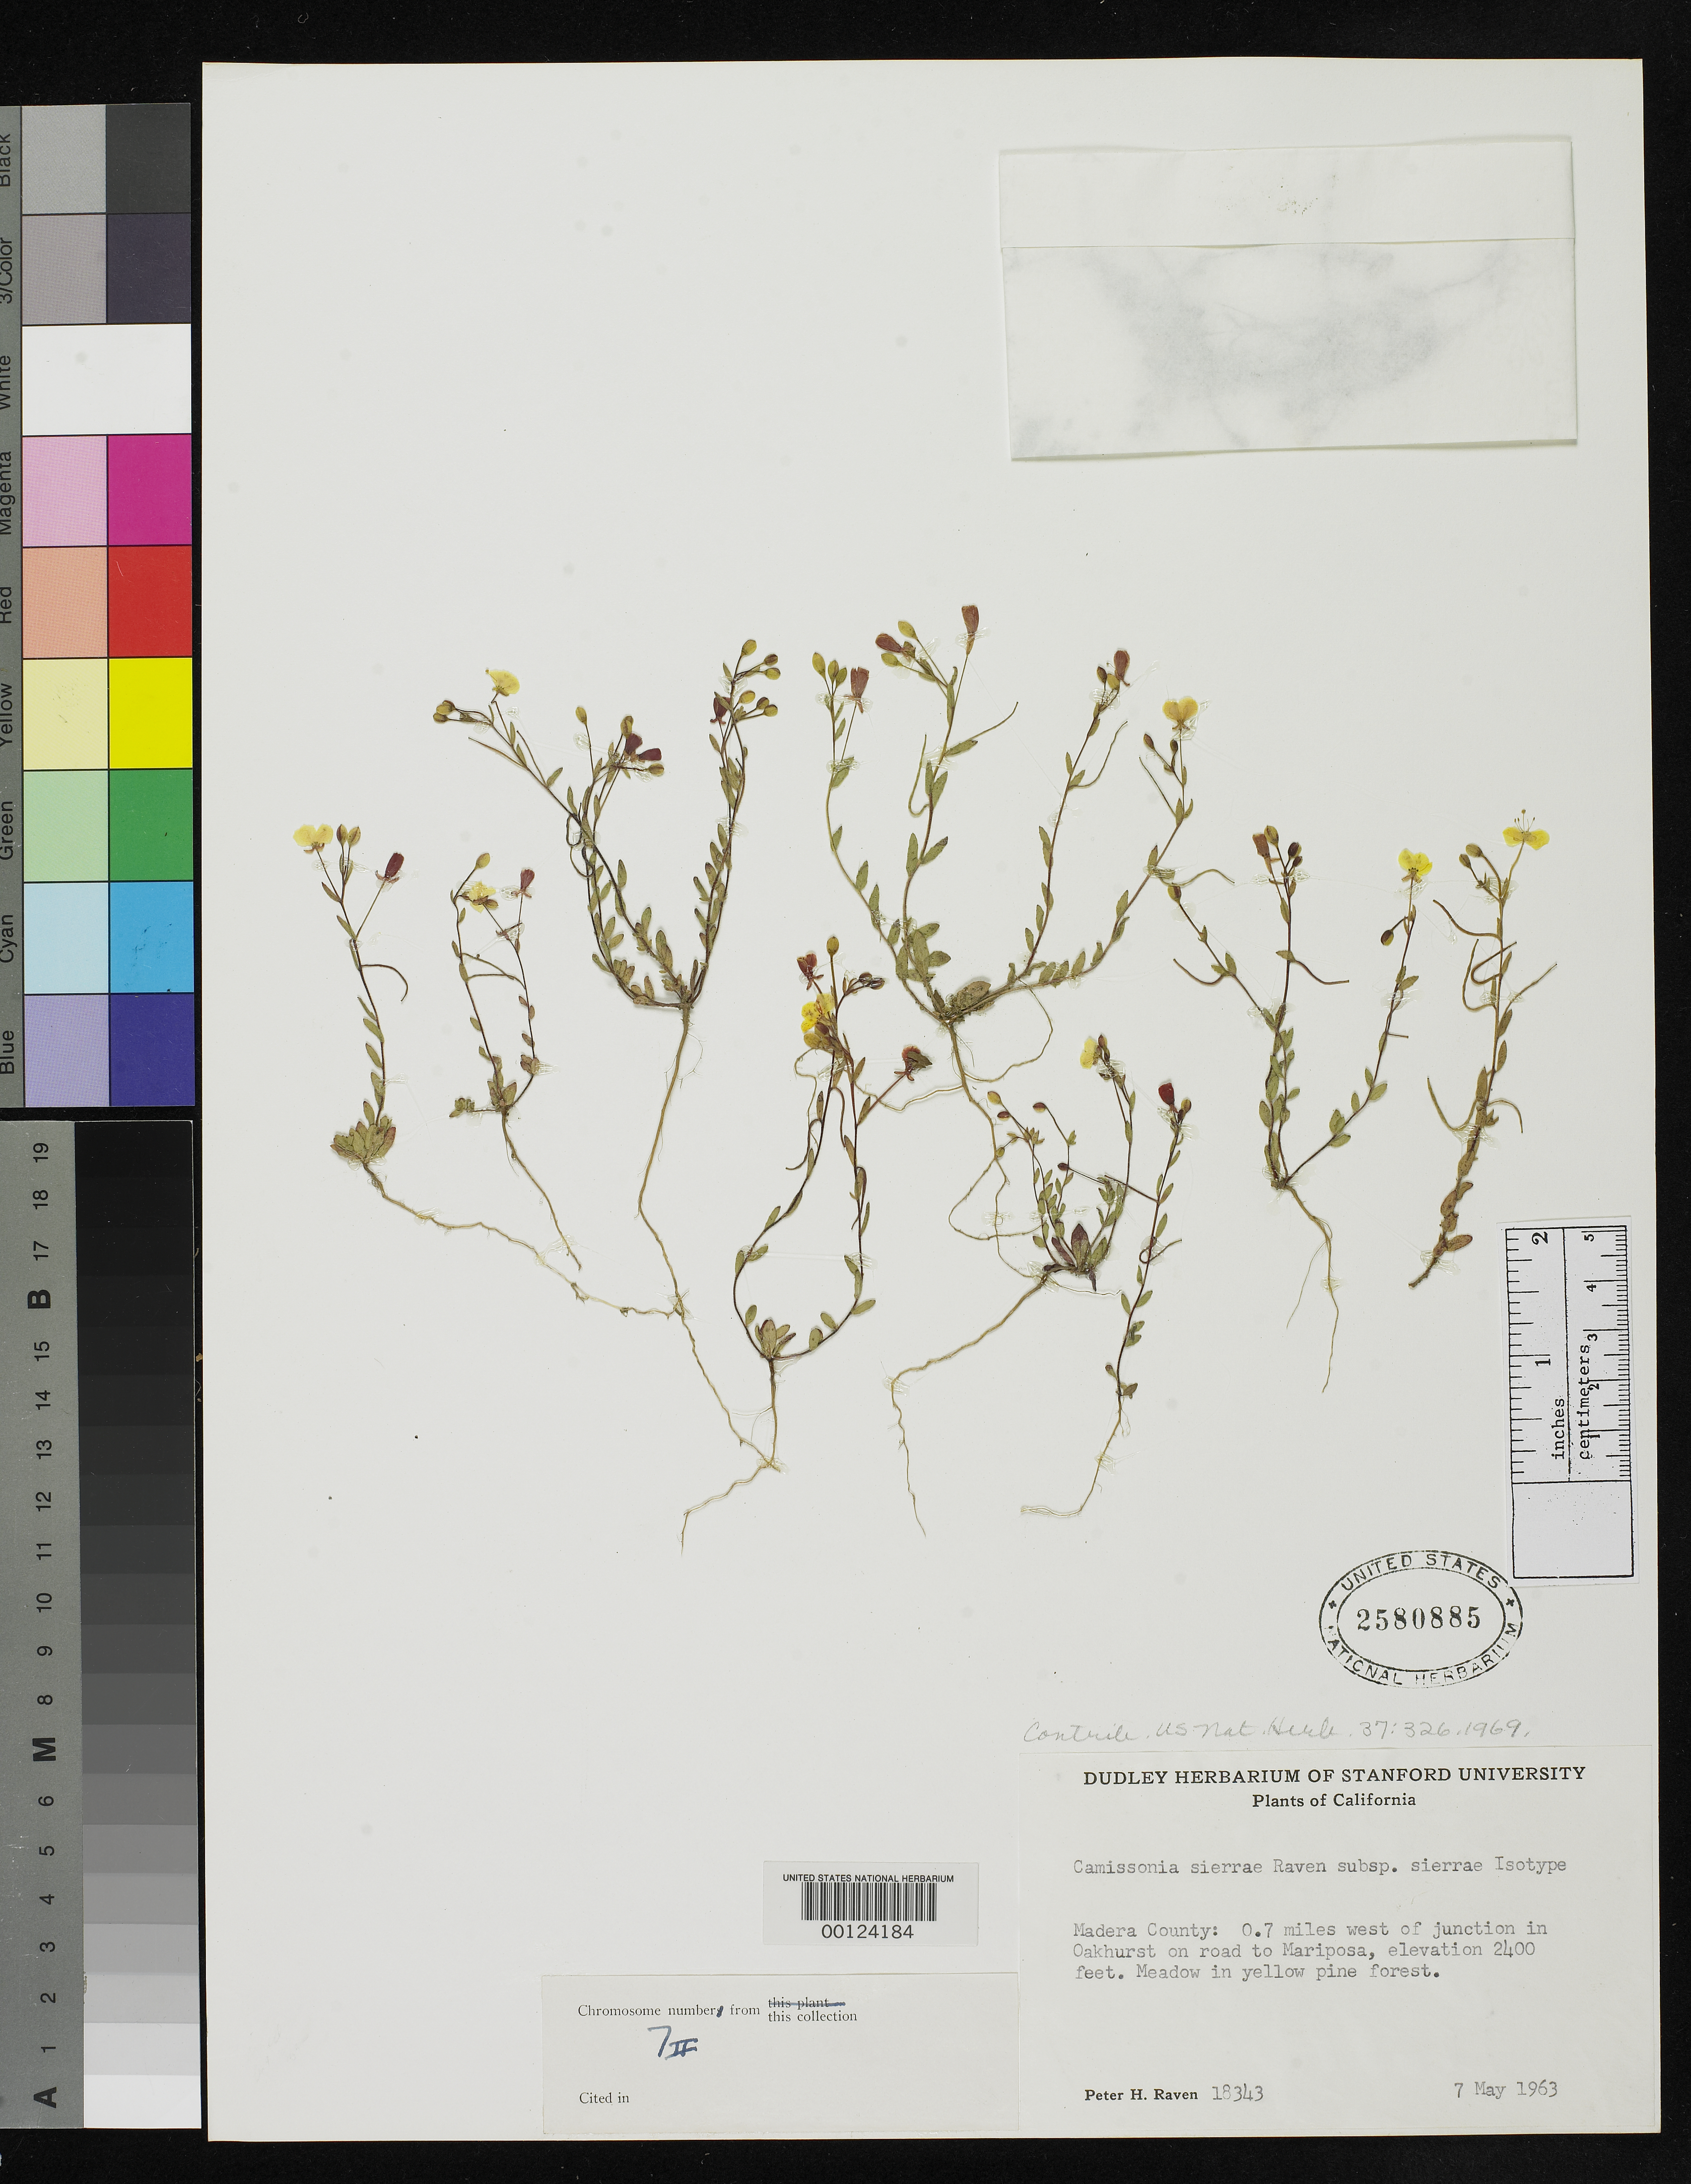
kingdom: Plantae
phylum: Tracheophyta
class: Magnoliopsida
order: Myrtales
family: Onagraceae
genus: Camissonia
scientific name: Camissonia sierrae subsp. sierrae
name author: P.H. Raven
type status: Isotype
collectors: P. H. Raven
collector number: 18343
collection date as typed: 07 May 1963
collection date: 1963-05-07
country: United States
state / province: California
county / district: Madera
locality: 0.7 mi. W of Oakhurst on road to Mariposa.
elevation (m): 732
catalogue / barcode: US 2580885